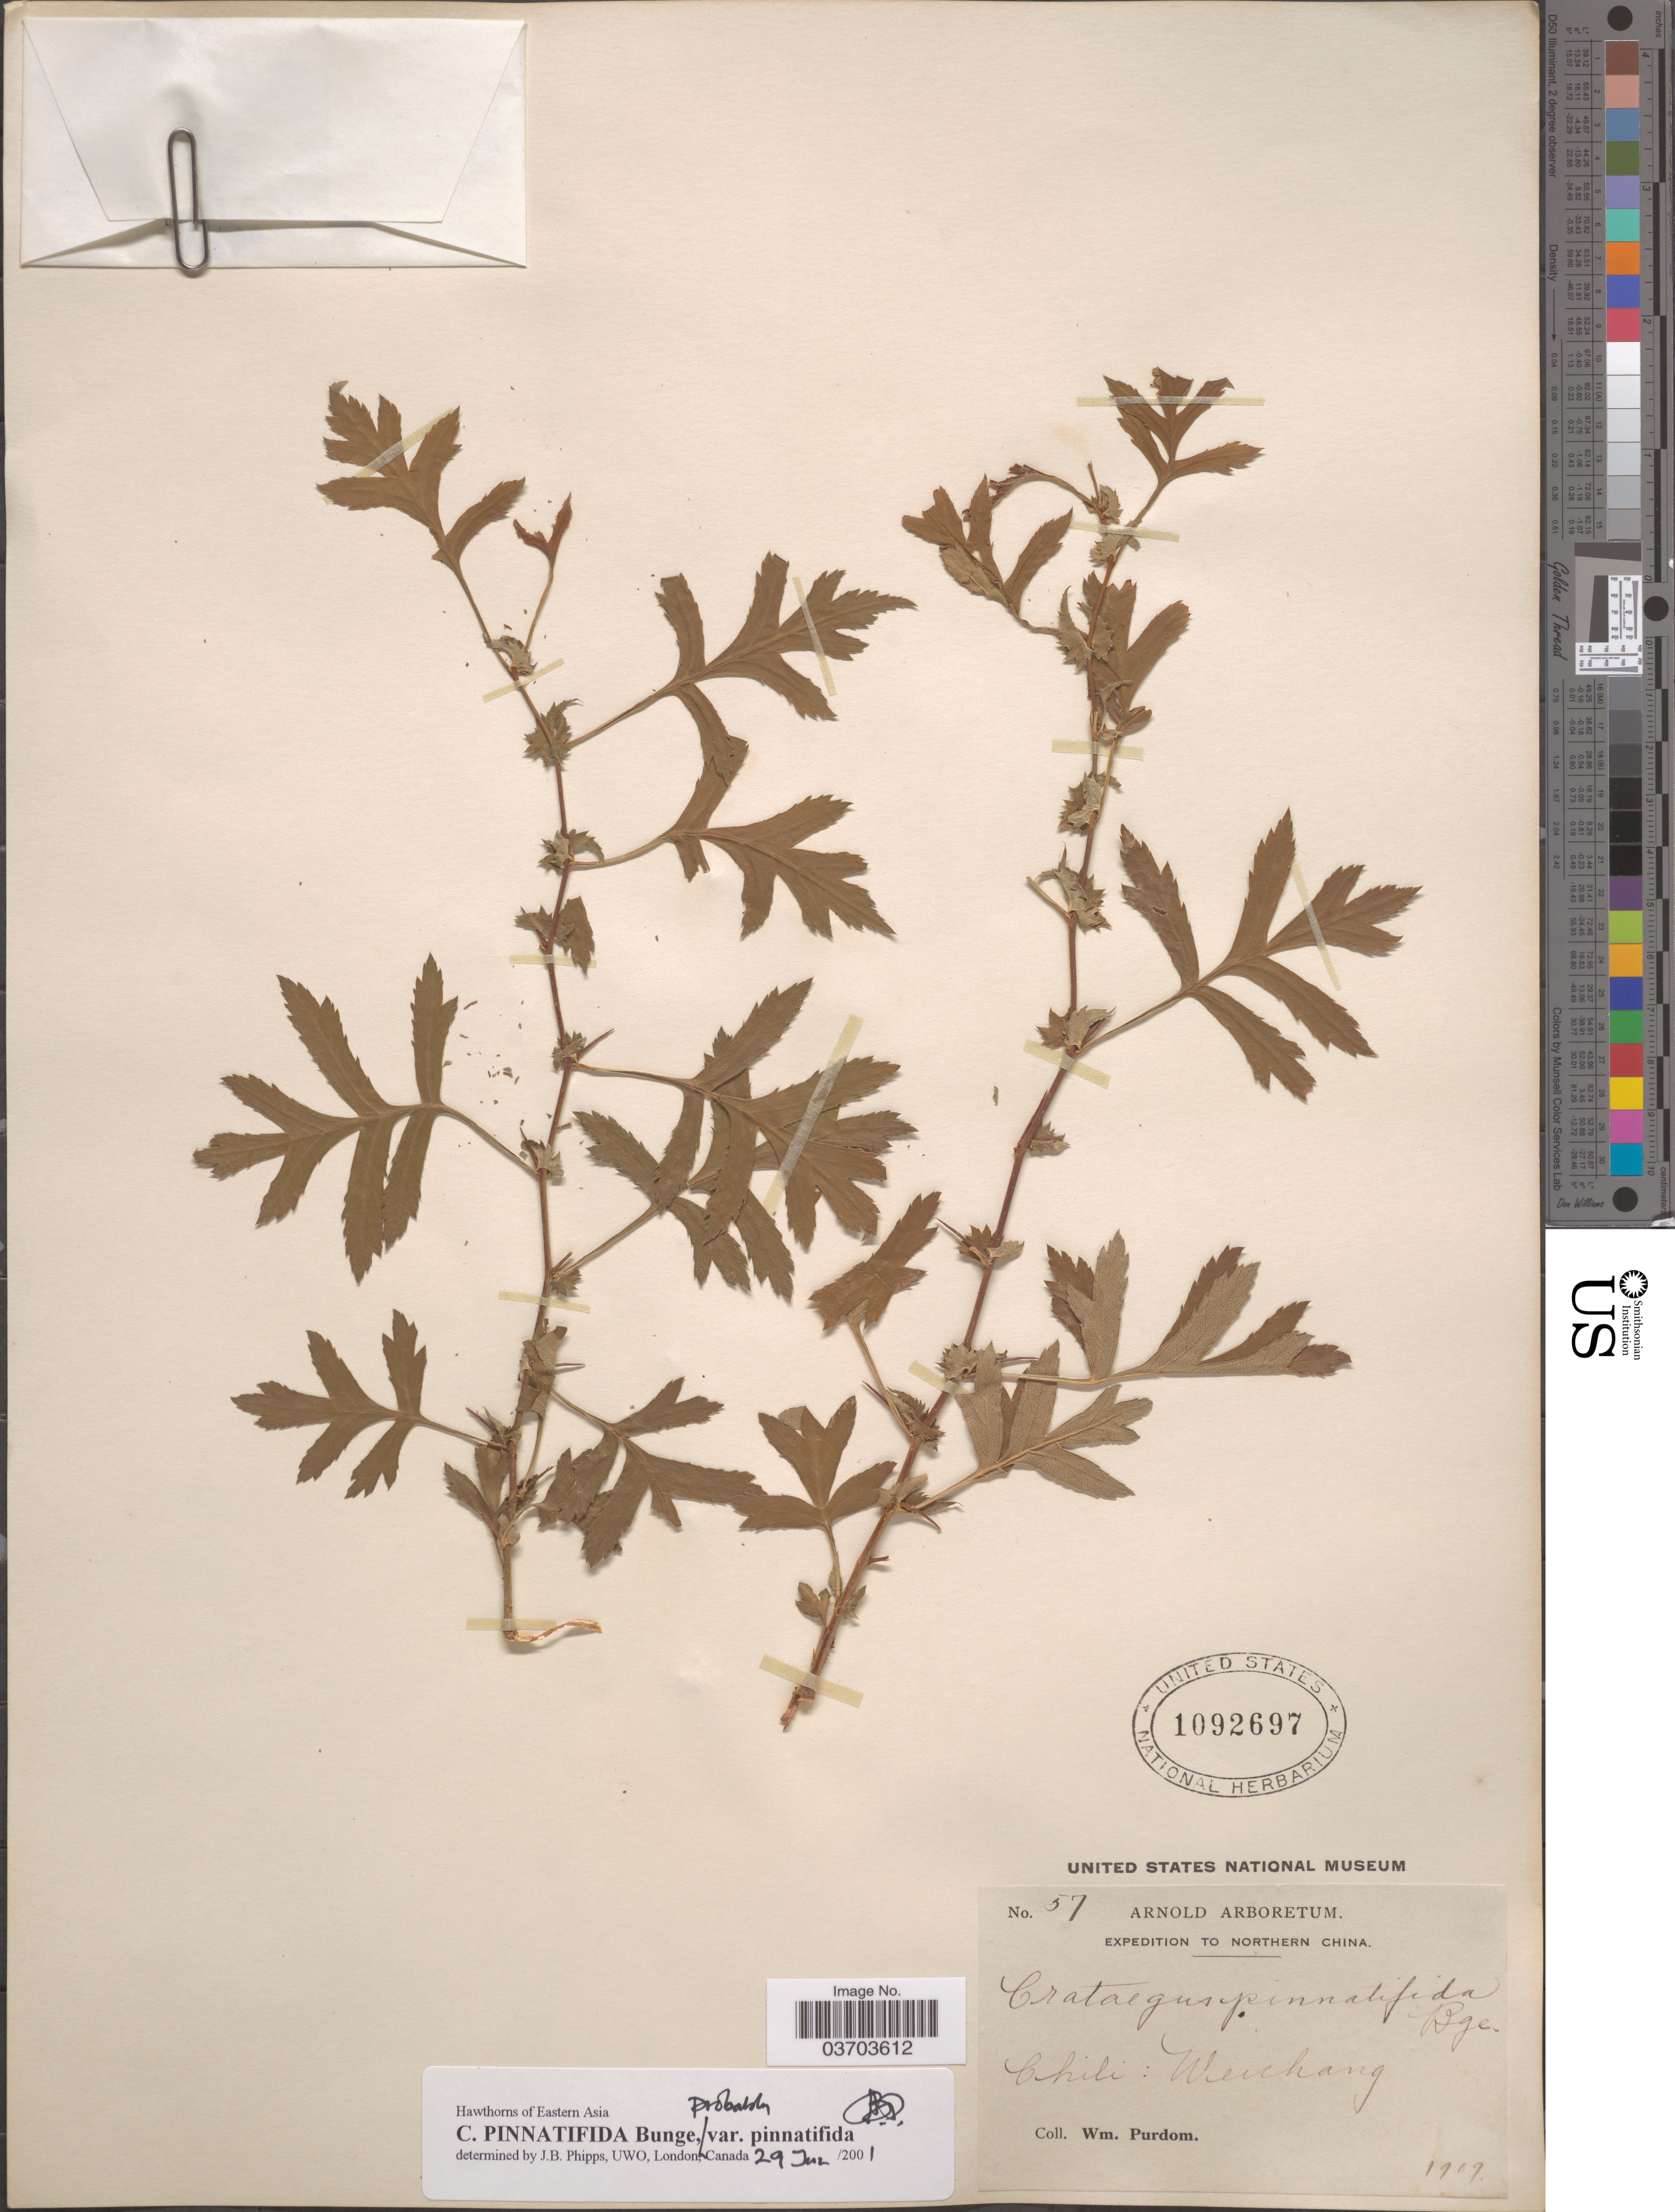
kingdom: Plantae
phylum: Tracheophyta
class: Magnoliopsida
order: Rosales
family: Rosaceae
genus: Crataegus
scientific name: Crataegus pinnatifida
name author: Bunge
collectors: W. Purdom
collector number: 57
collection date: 1909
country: China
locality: Northern China. Chili: Weichang.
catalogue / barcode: US 1092697